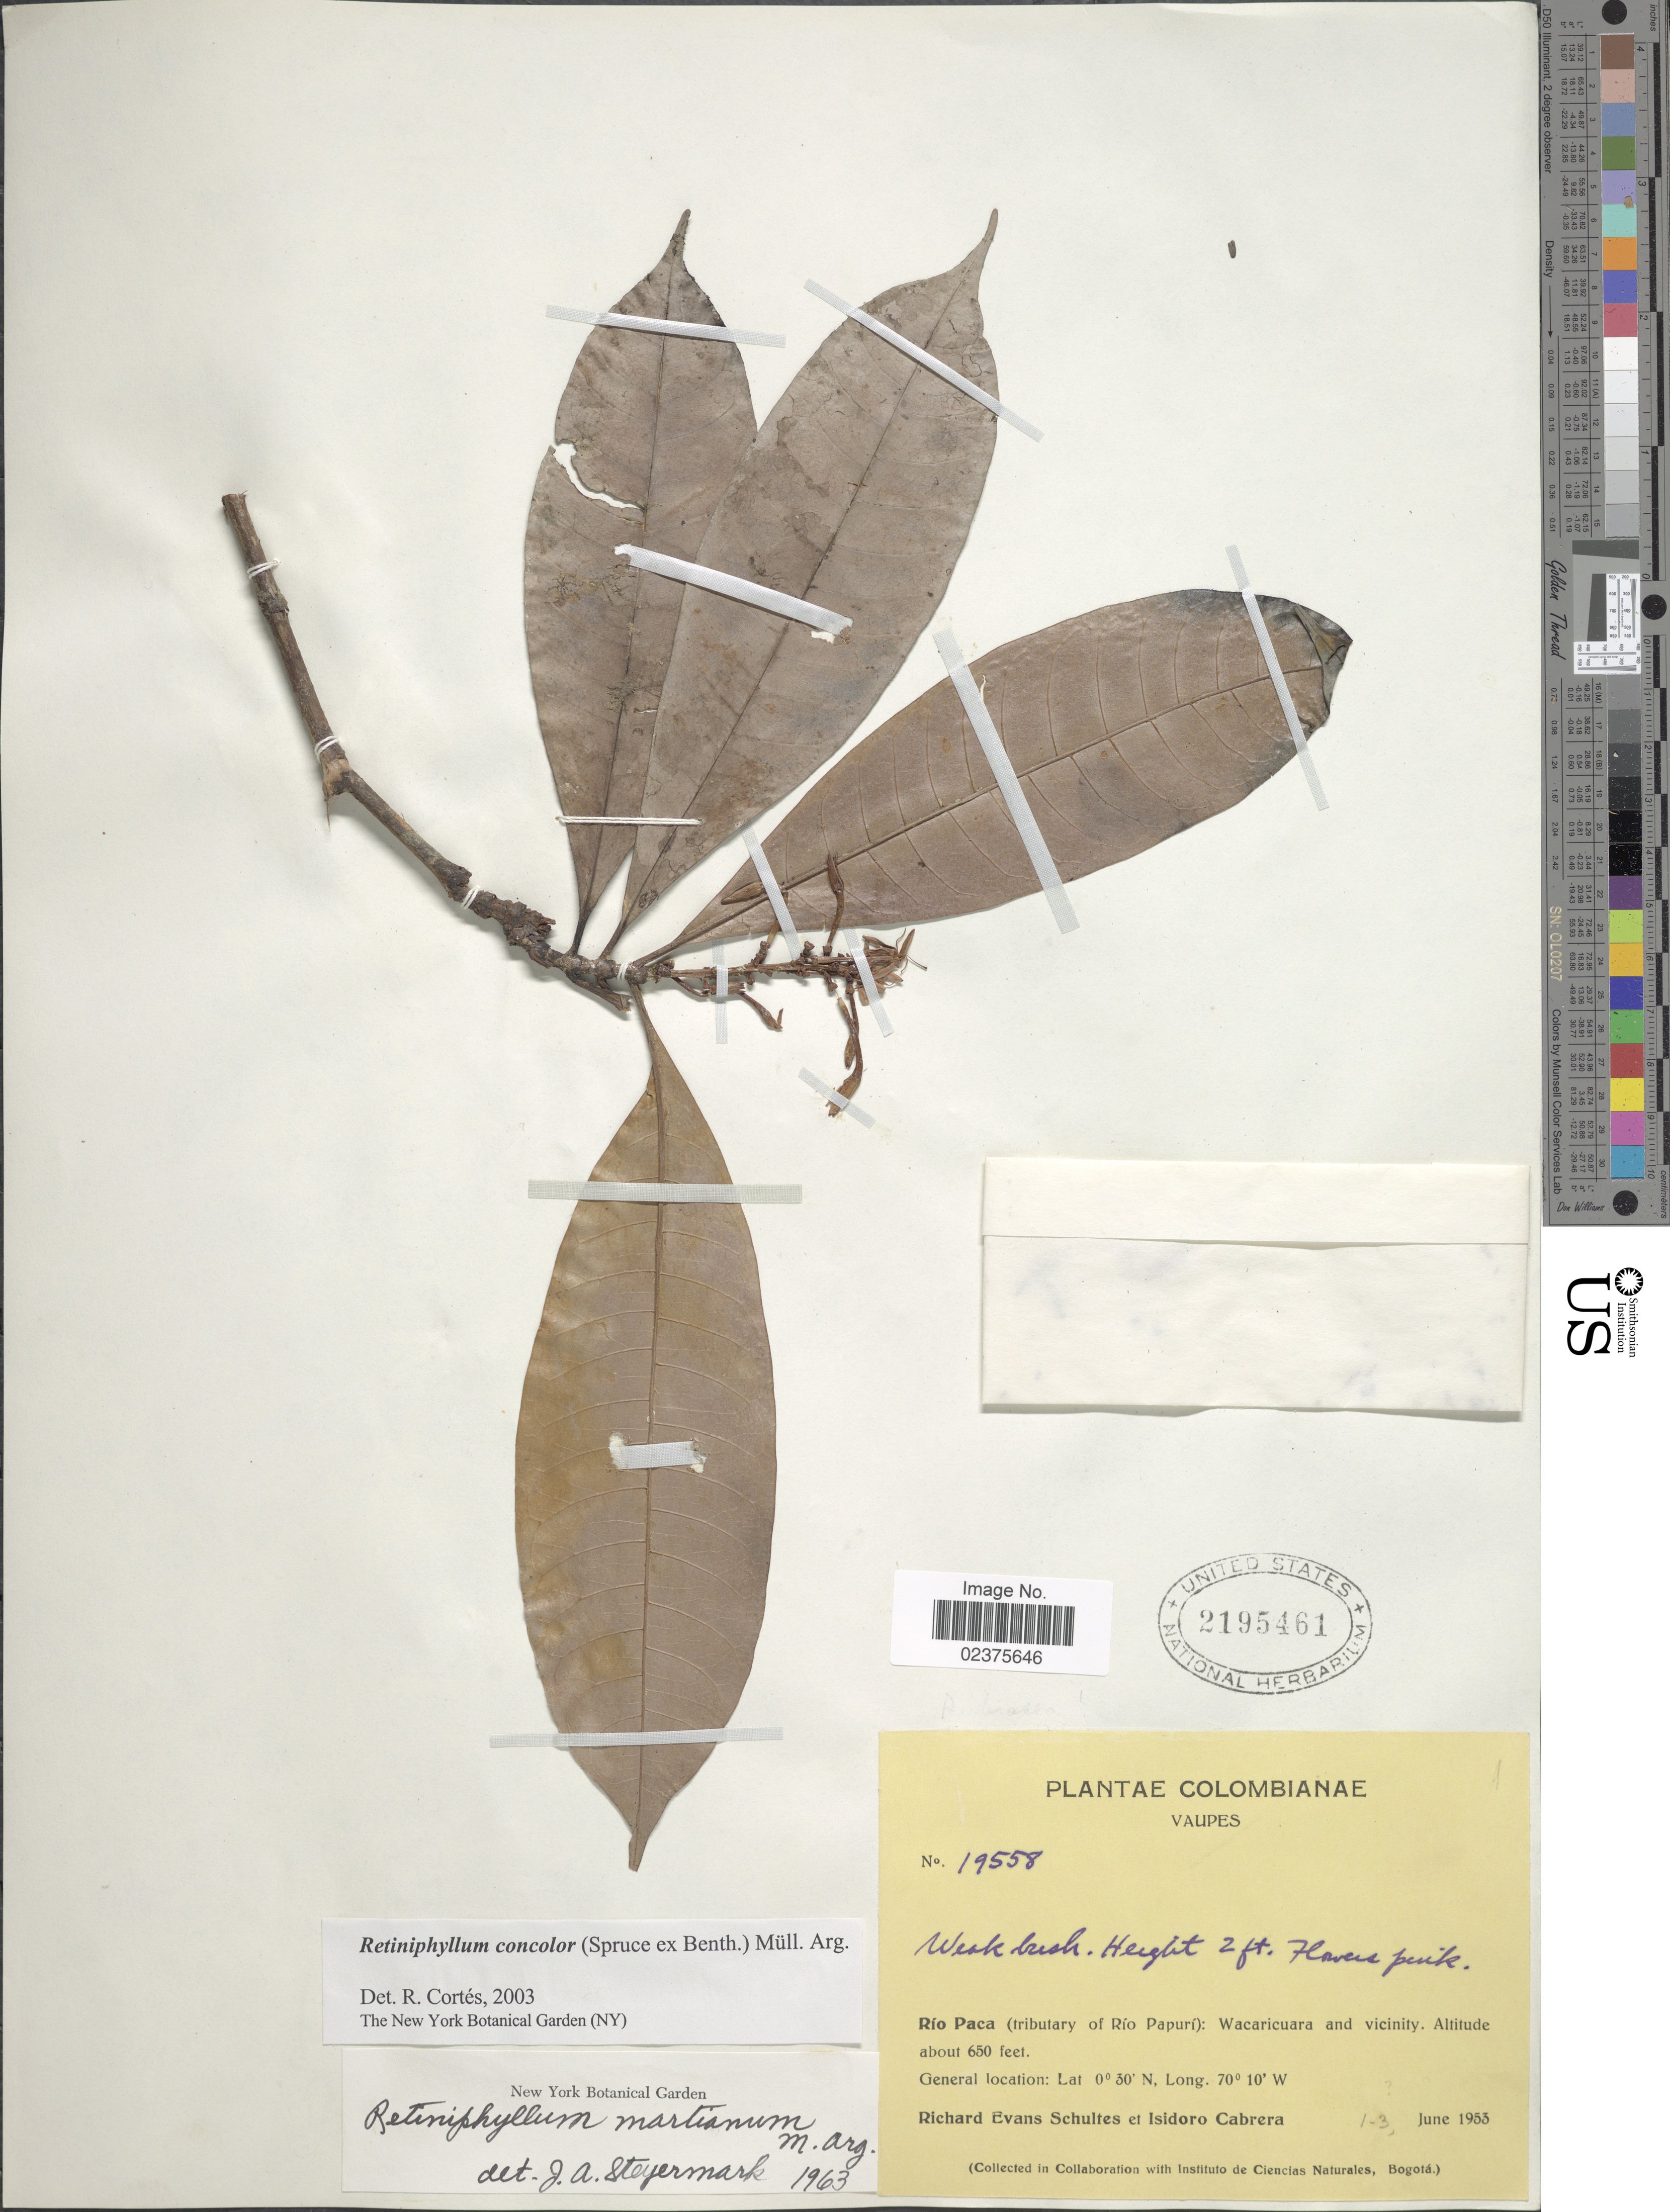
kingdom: Plantae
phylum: Tracheophyta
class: Magnoliopsida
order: Gentianales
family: Rubiaceae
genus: Retiniphyllum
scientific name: Retiniphyllum concolor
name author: (Spruce ex Benth.) Müll. Arg.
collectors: R. E. Schultes & I. Cabrera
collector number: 19558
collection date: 1953-06-01/1953-06-03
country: Colombia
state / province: Vaupés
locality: Río Paca (tributary of Río Papurí): Wacaricuara and vicinity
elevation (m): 198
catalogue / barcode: US 2195461